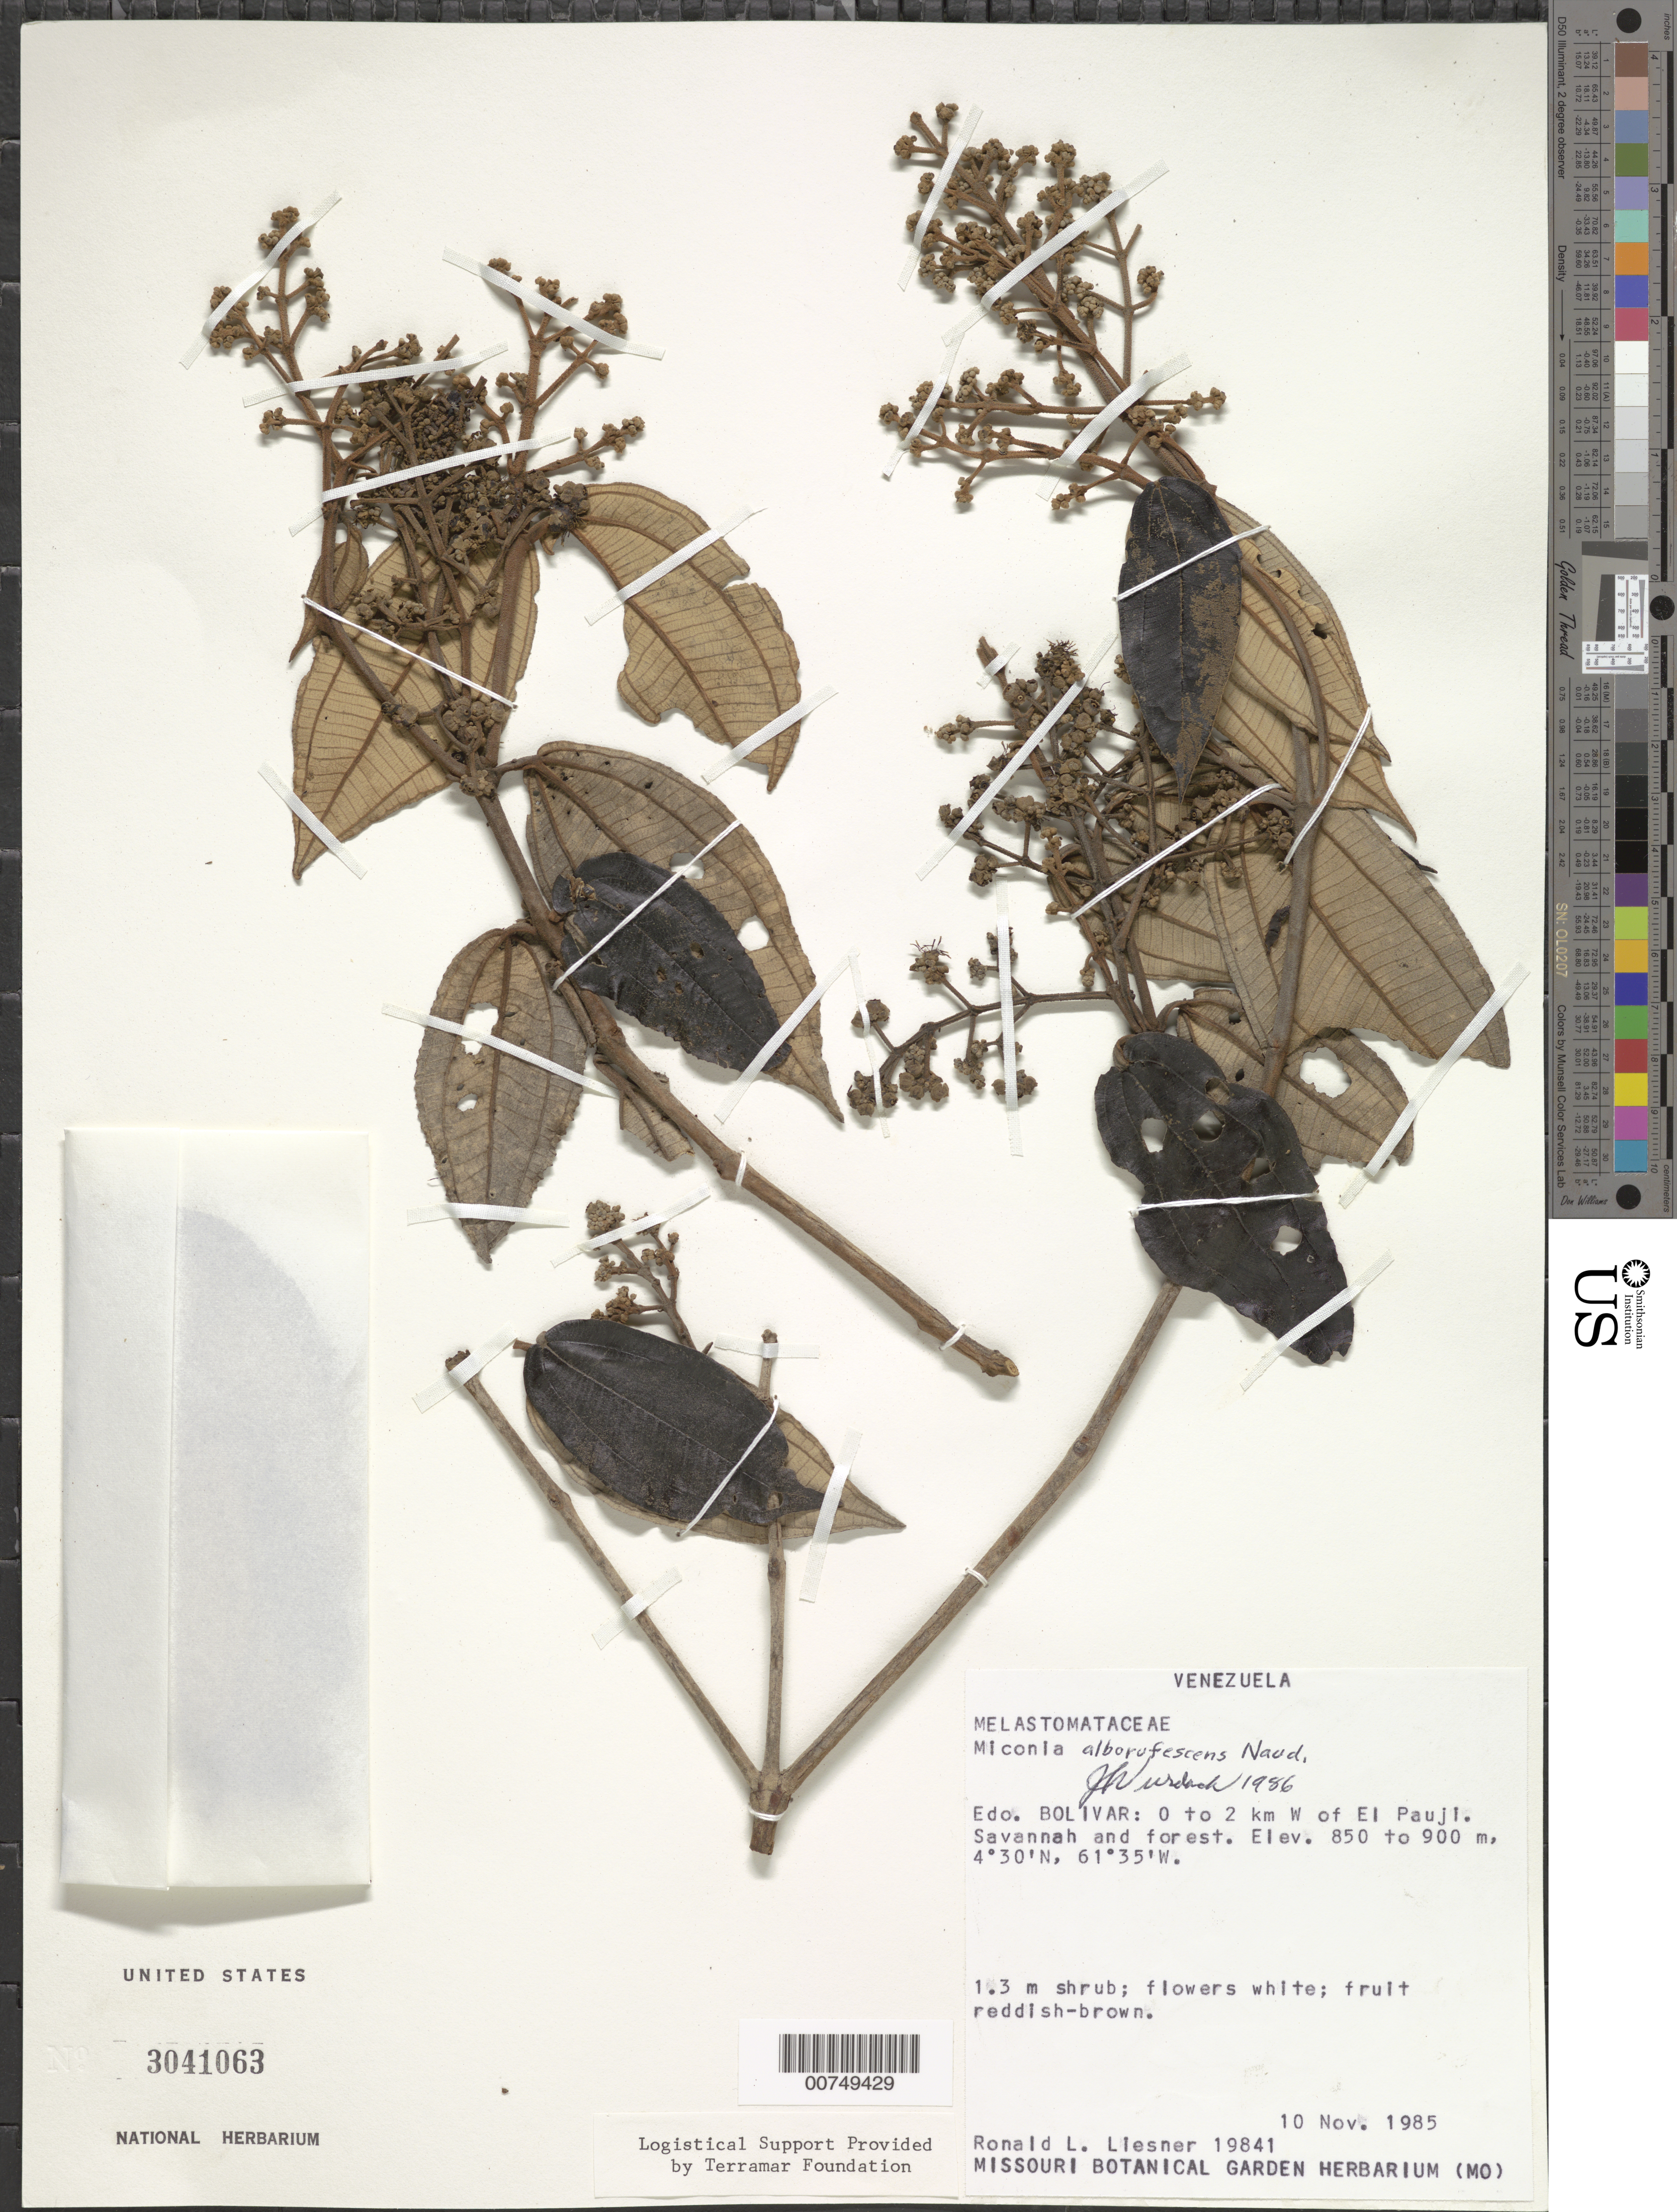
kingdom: Plantae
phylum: Tracheophyta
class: Magnoliopsida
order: Myrtales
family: Melastomataceae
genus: Miconia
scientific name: Miconia alborufescens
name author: Naudin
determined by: Wurdack, John J., (US), US (UNITED STATES)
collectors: R. L. Liesner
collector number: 19841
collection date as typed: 10-Nov-85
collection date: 1985-11-10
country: Venezuela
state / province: Bolívar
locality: El Pauji, 0-2 km W of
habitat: Savanna and forest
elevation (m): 850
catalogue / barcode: US 3041063